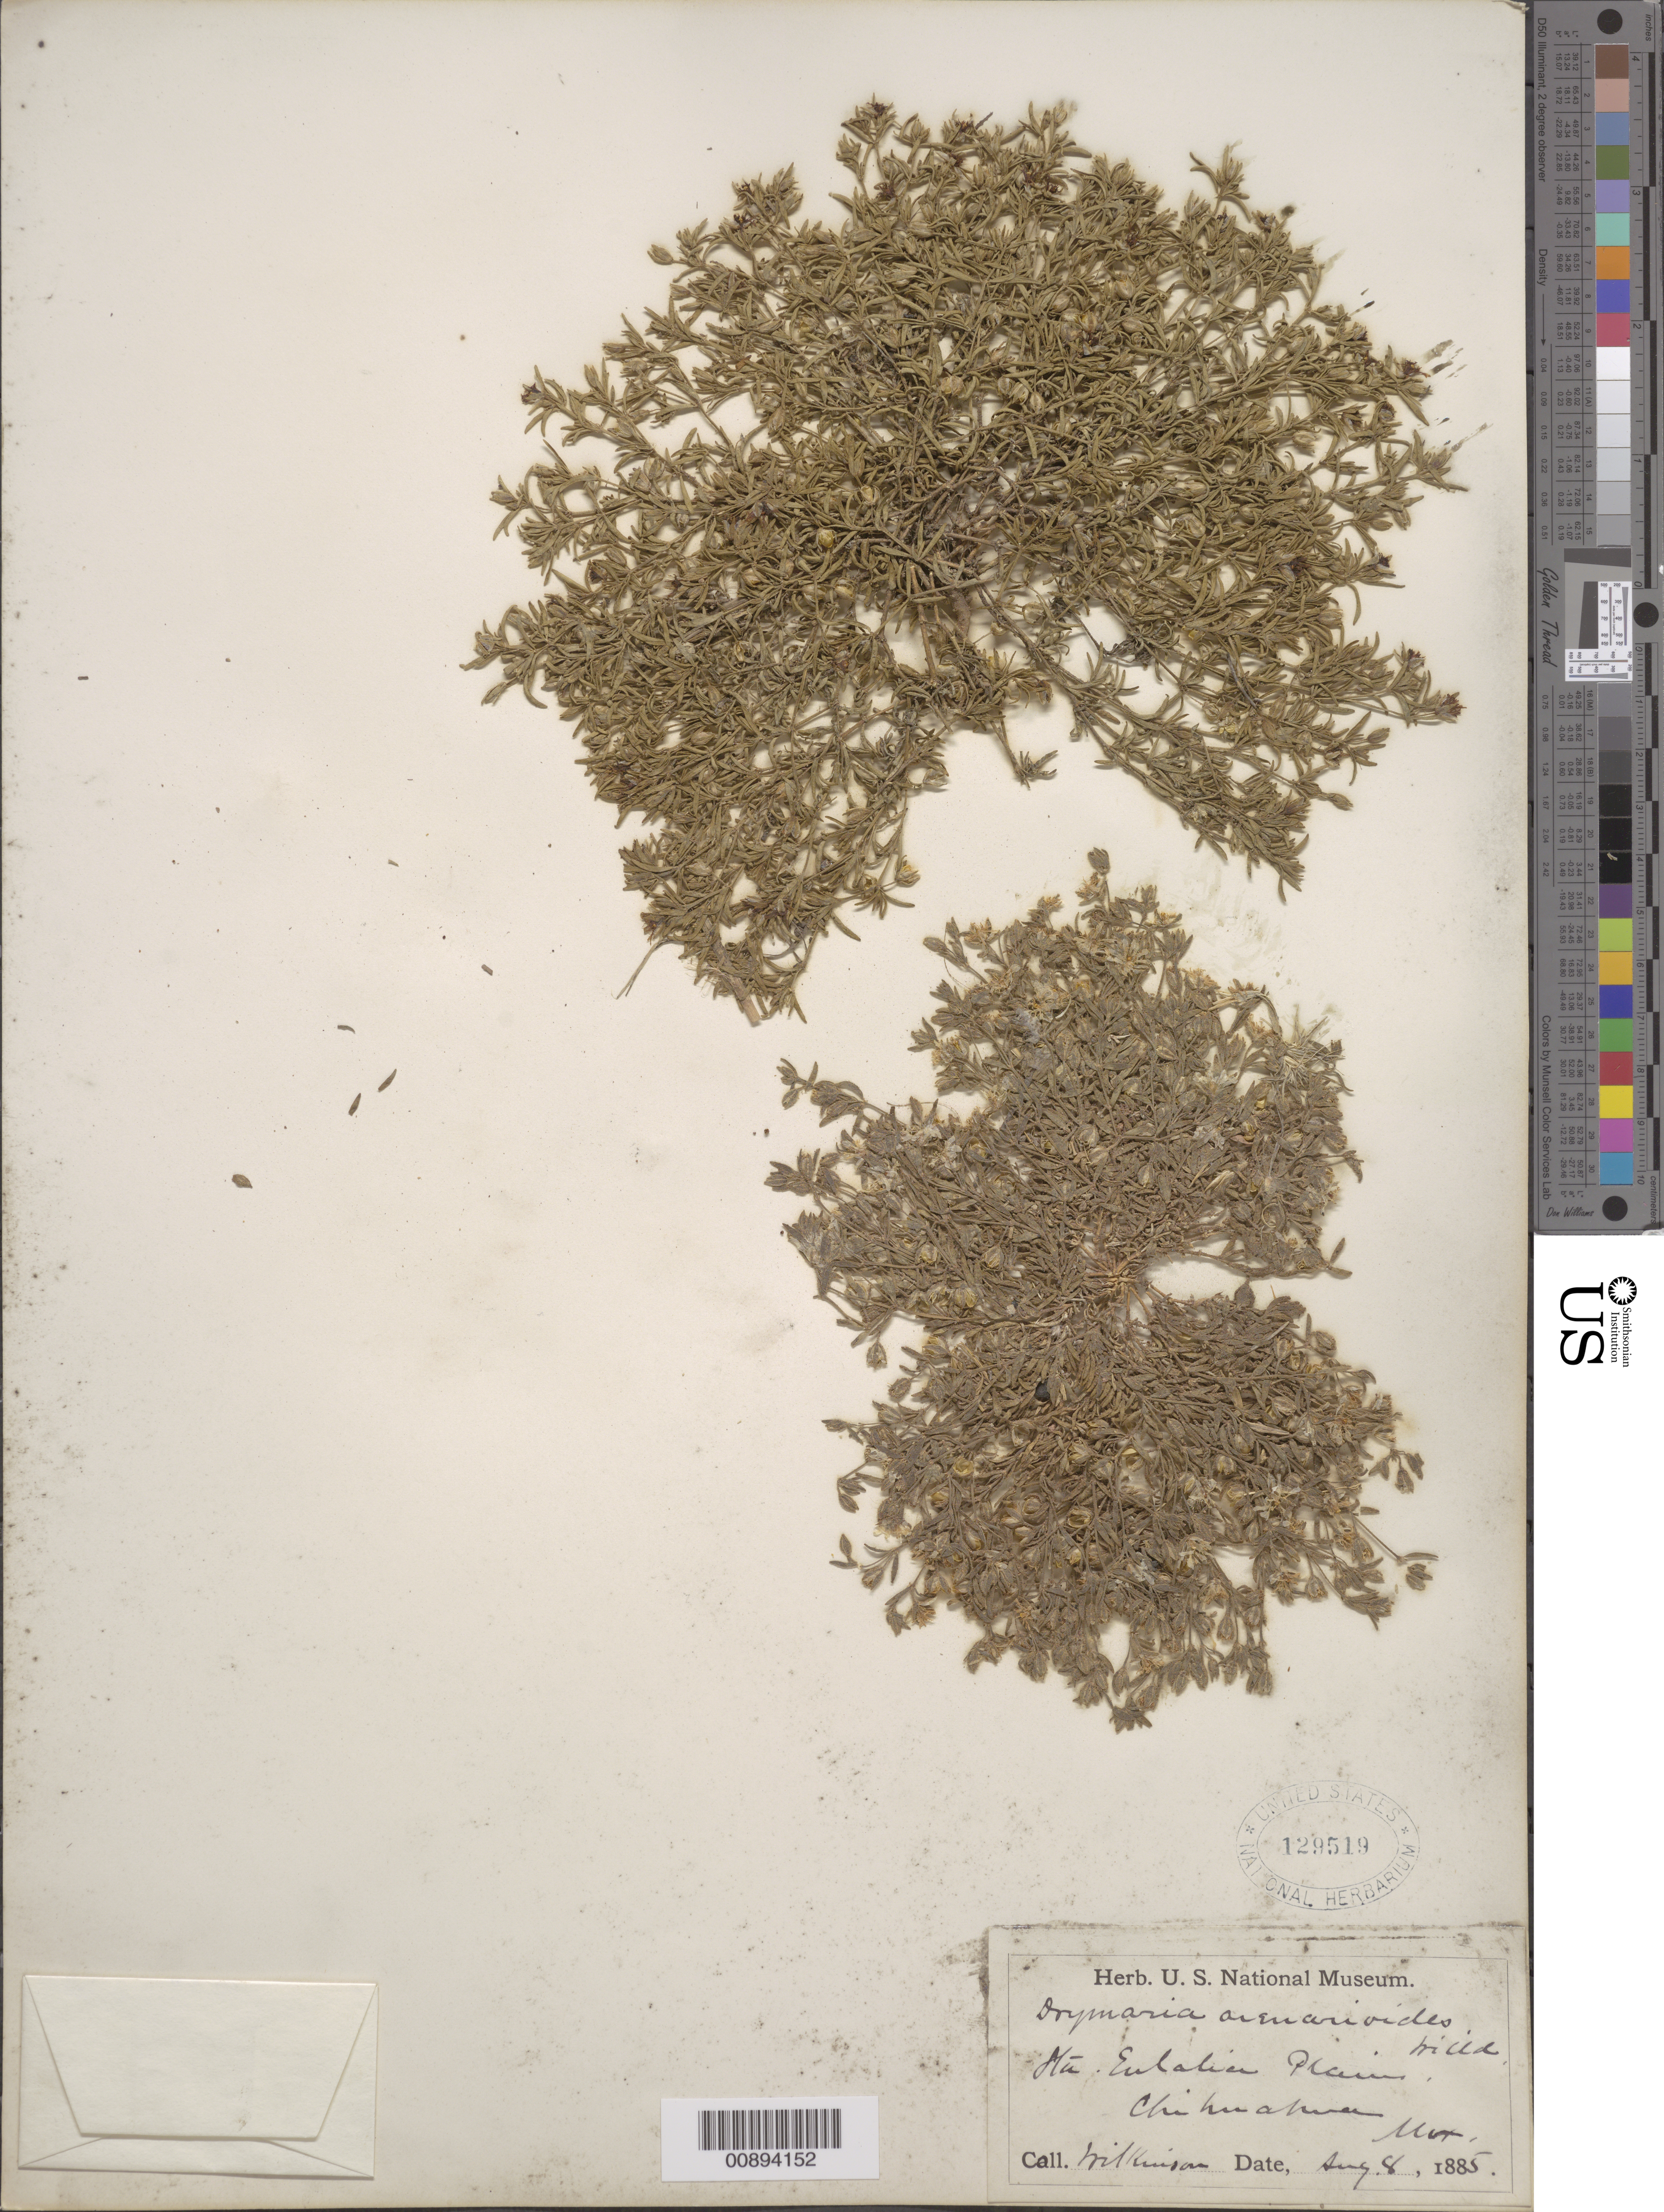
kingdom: Plantae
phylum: Tracheophyta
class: Magnoliopsida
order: Caryophyllales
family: Caryophyllaceae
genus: Drymaria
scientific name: Drymaria arenarioides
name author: Willd. ex Roem. & Schult.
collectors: E. Wilkinson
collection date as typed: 08 Aug 1885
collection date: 1885-08-08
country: Mexico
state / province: Chihuahua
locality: Sta. Eulalia plains, Chihuahua.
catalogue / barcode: US 129519